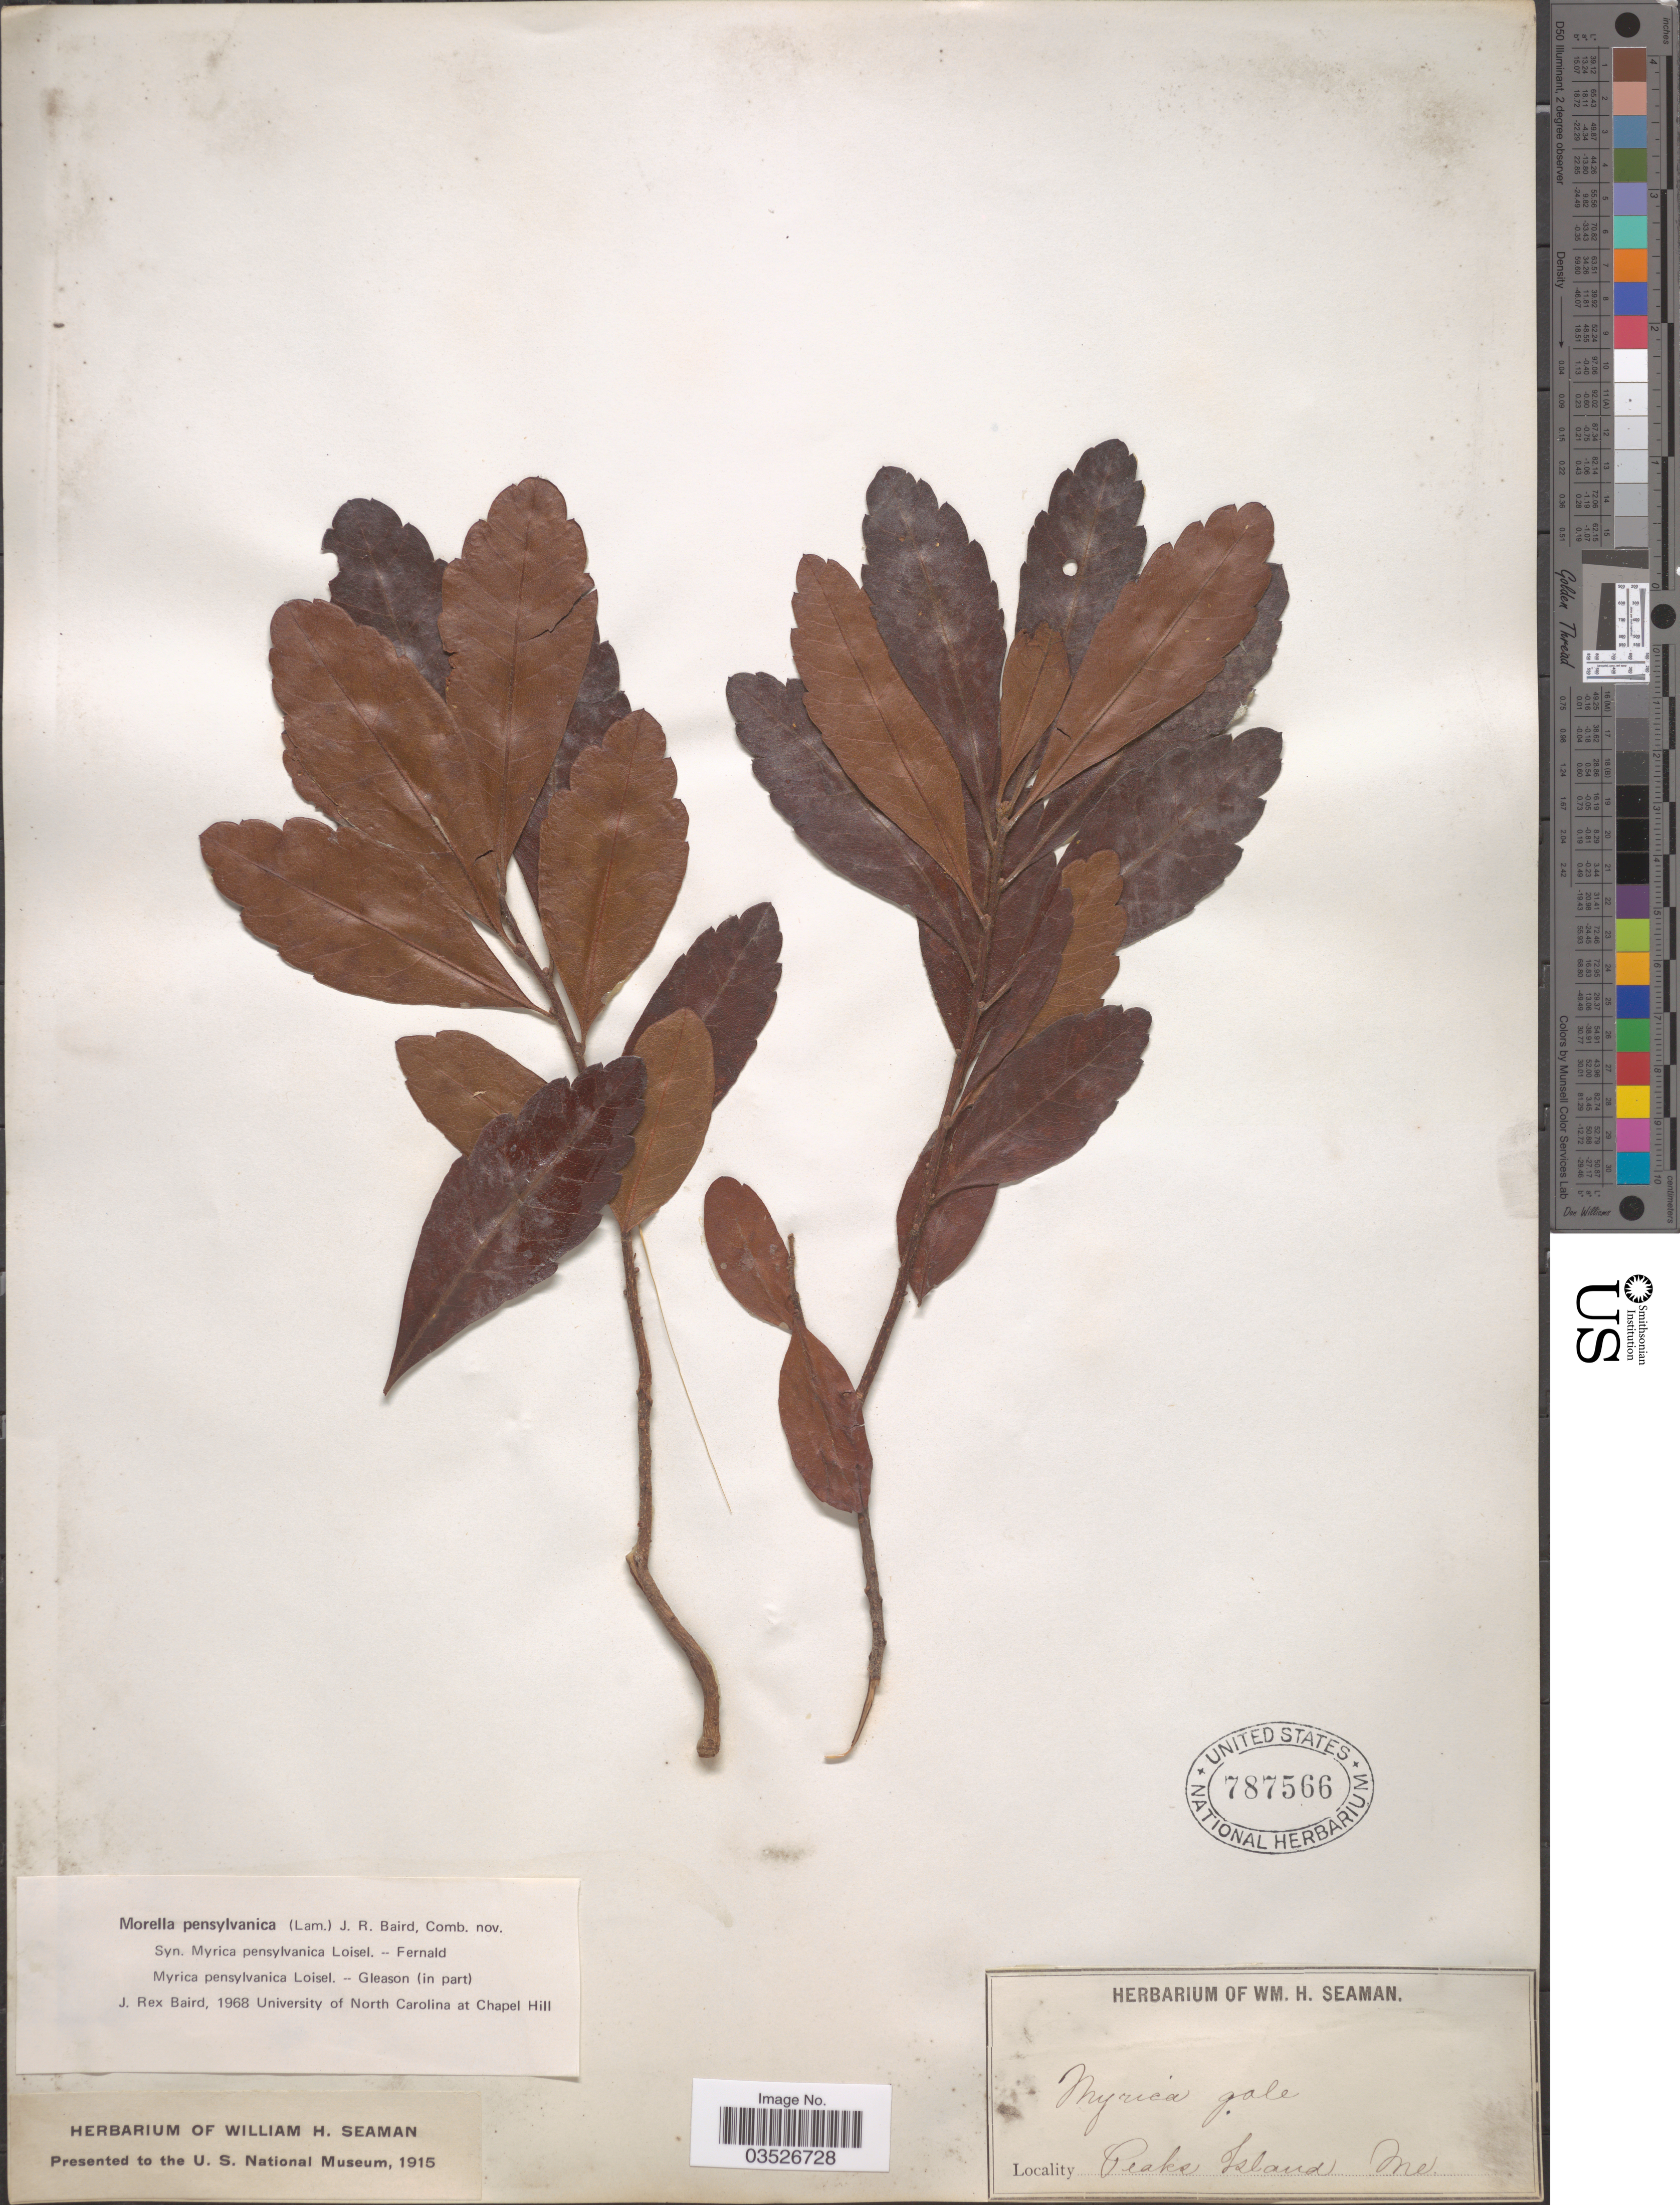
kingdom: Plantae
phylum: Tracheophyta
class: Magnoliopsida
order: Fagales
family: Myricaceae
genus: Morella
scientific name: Morella pensylvanica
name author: (Mirb.) Kartesz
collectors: Ex herb. W. H. Seaman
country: United States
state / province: Maine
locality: Peaks Island.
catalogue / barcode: US 787566